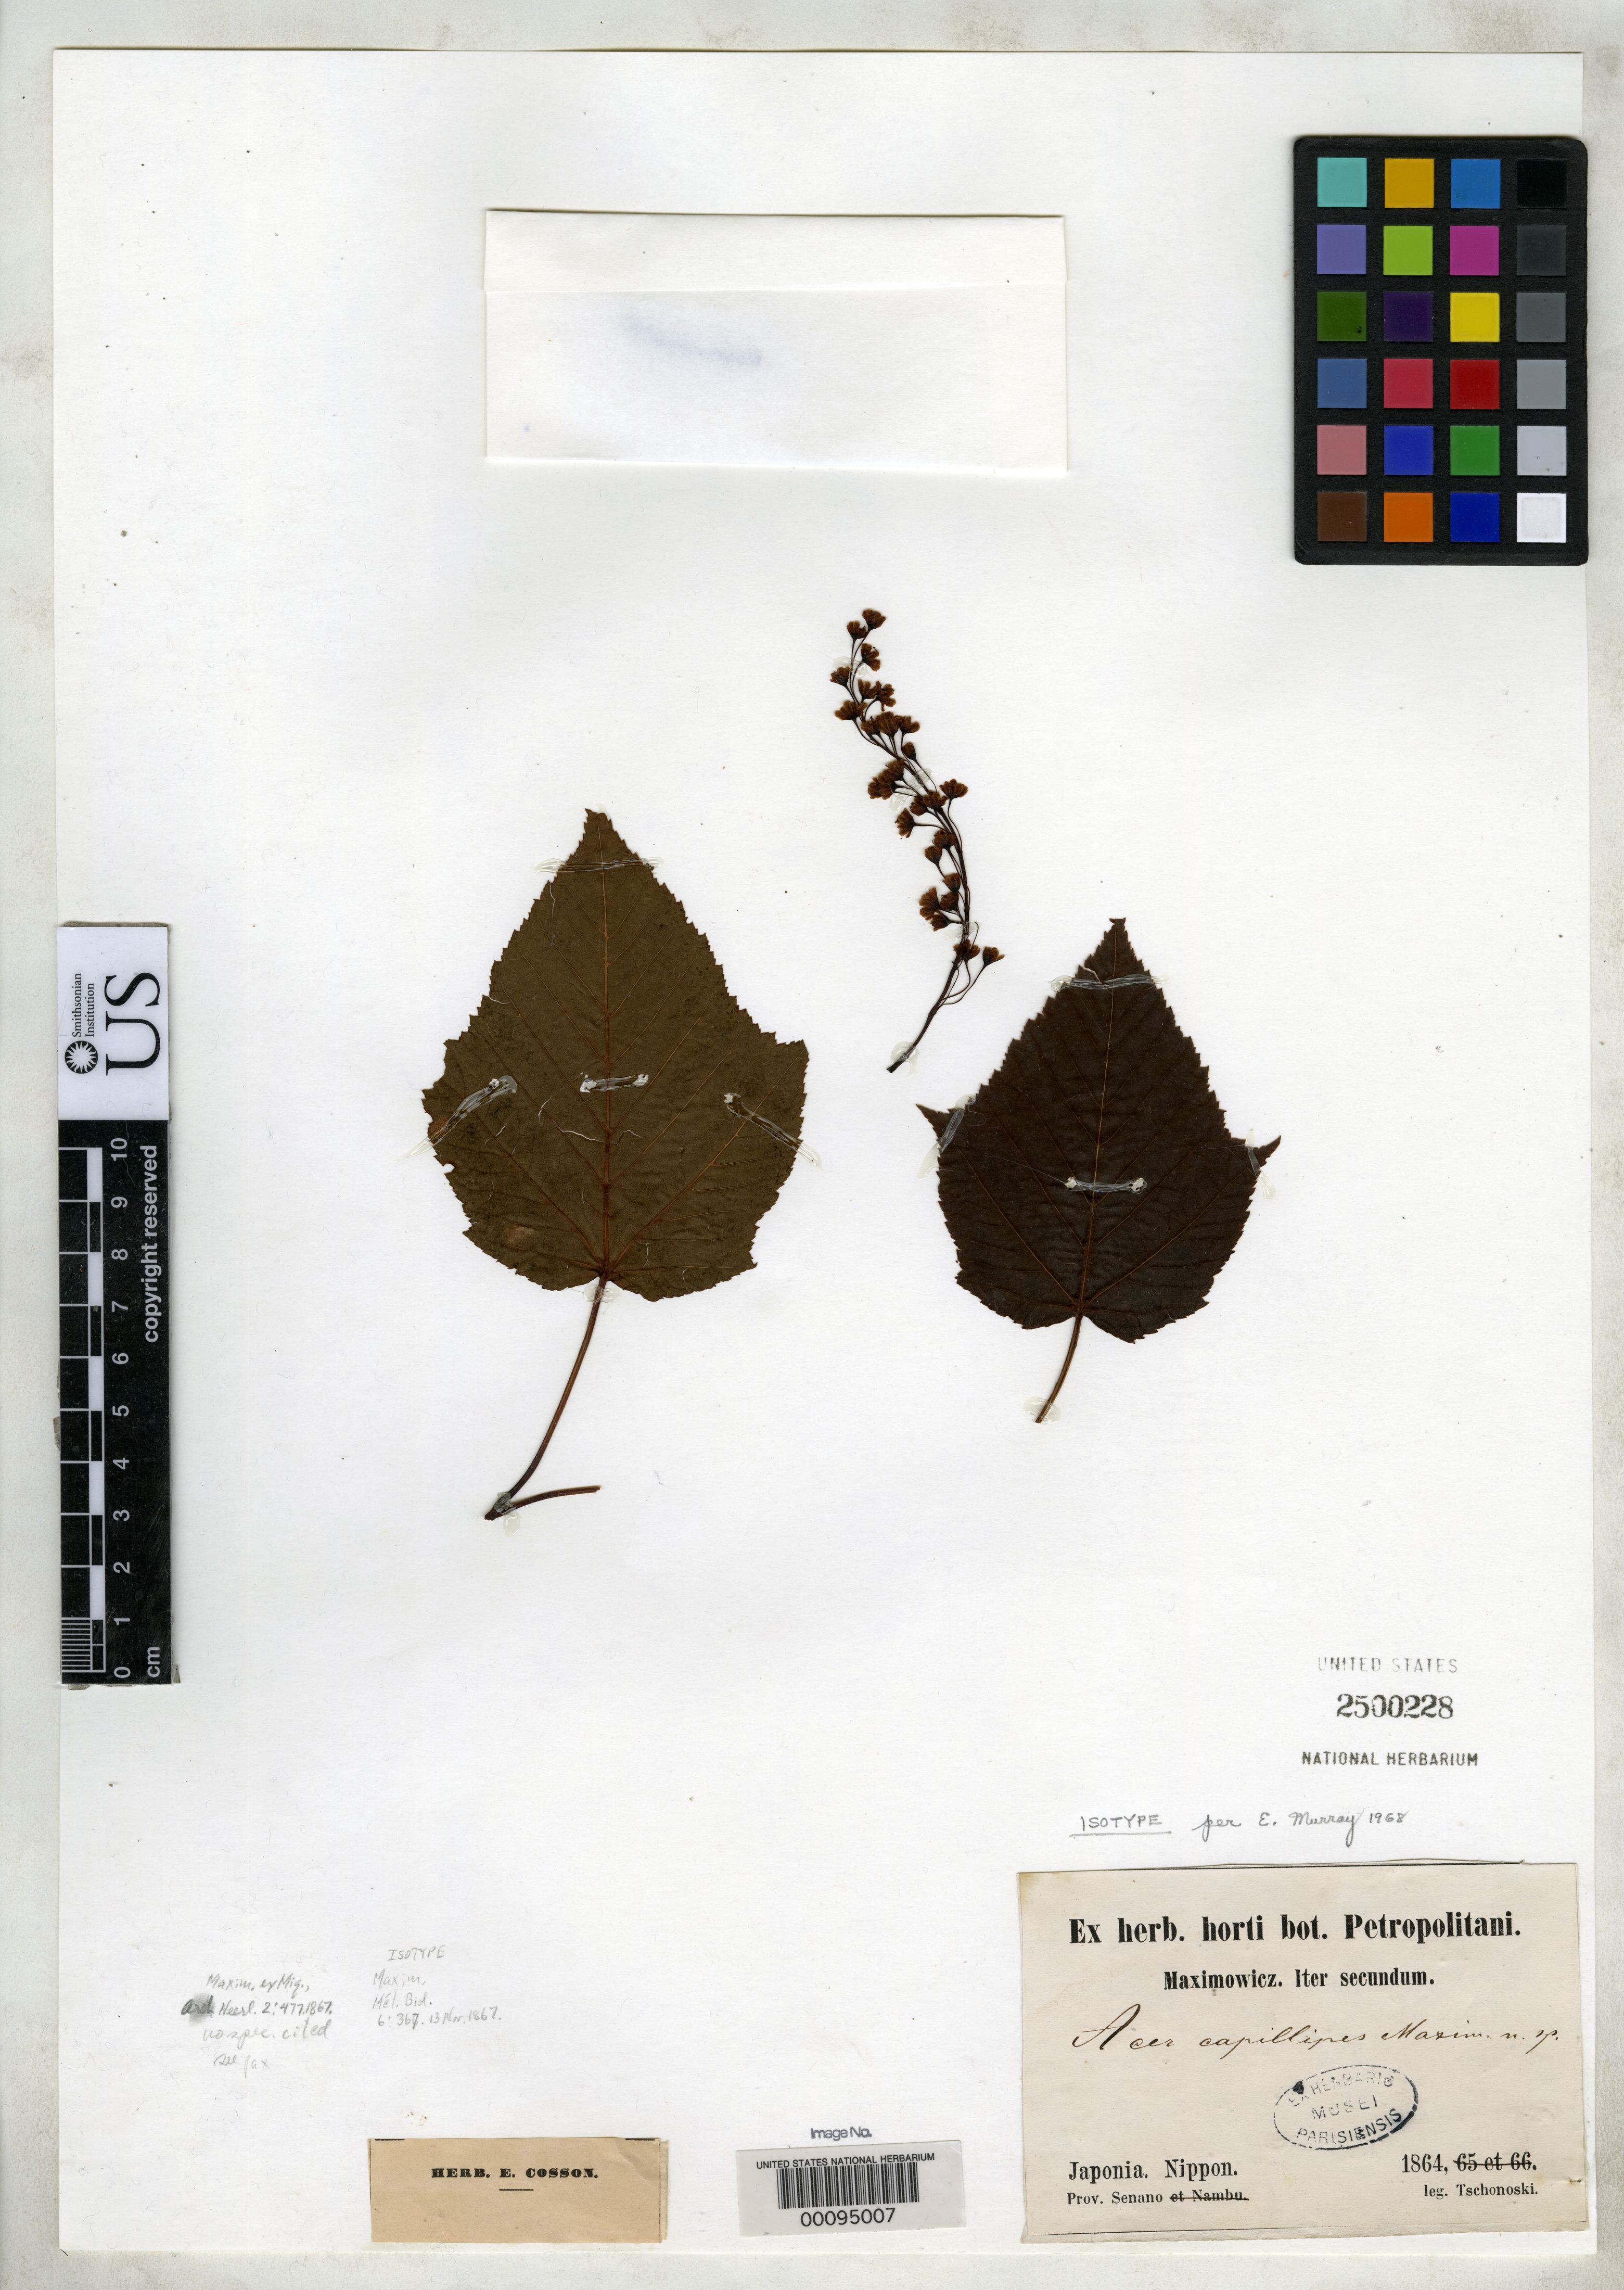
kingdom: Plantae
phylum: Tracheophyta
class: Magnoliopsida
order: Sapindales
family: Sapindaceae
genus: Acer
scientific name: Acer capillipes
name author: Maxim. ex Miq.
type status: Isotype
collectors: S. Tschonoski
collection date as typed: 1864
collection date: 1864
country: Japan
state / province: Nagano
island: Honshu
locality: Prov. Senano. [=Shinano]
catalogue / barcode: US 2500228